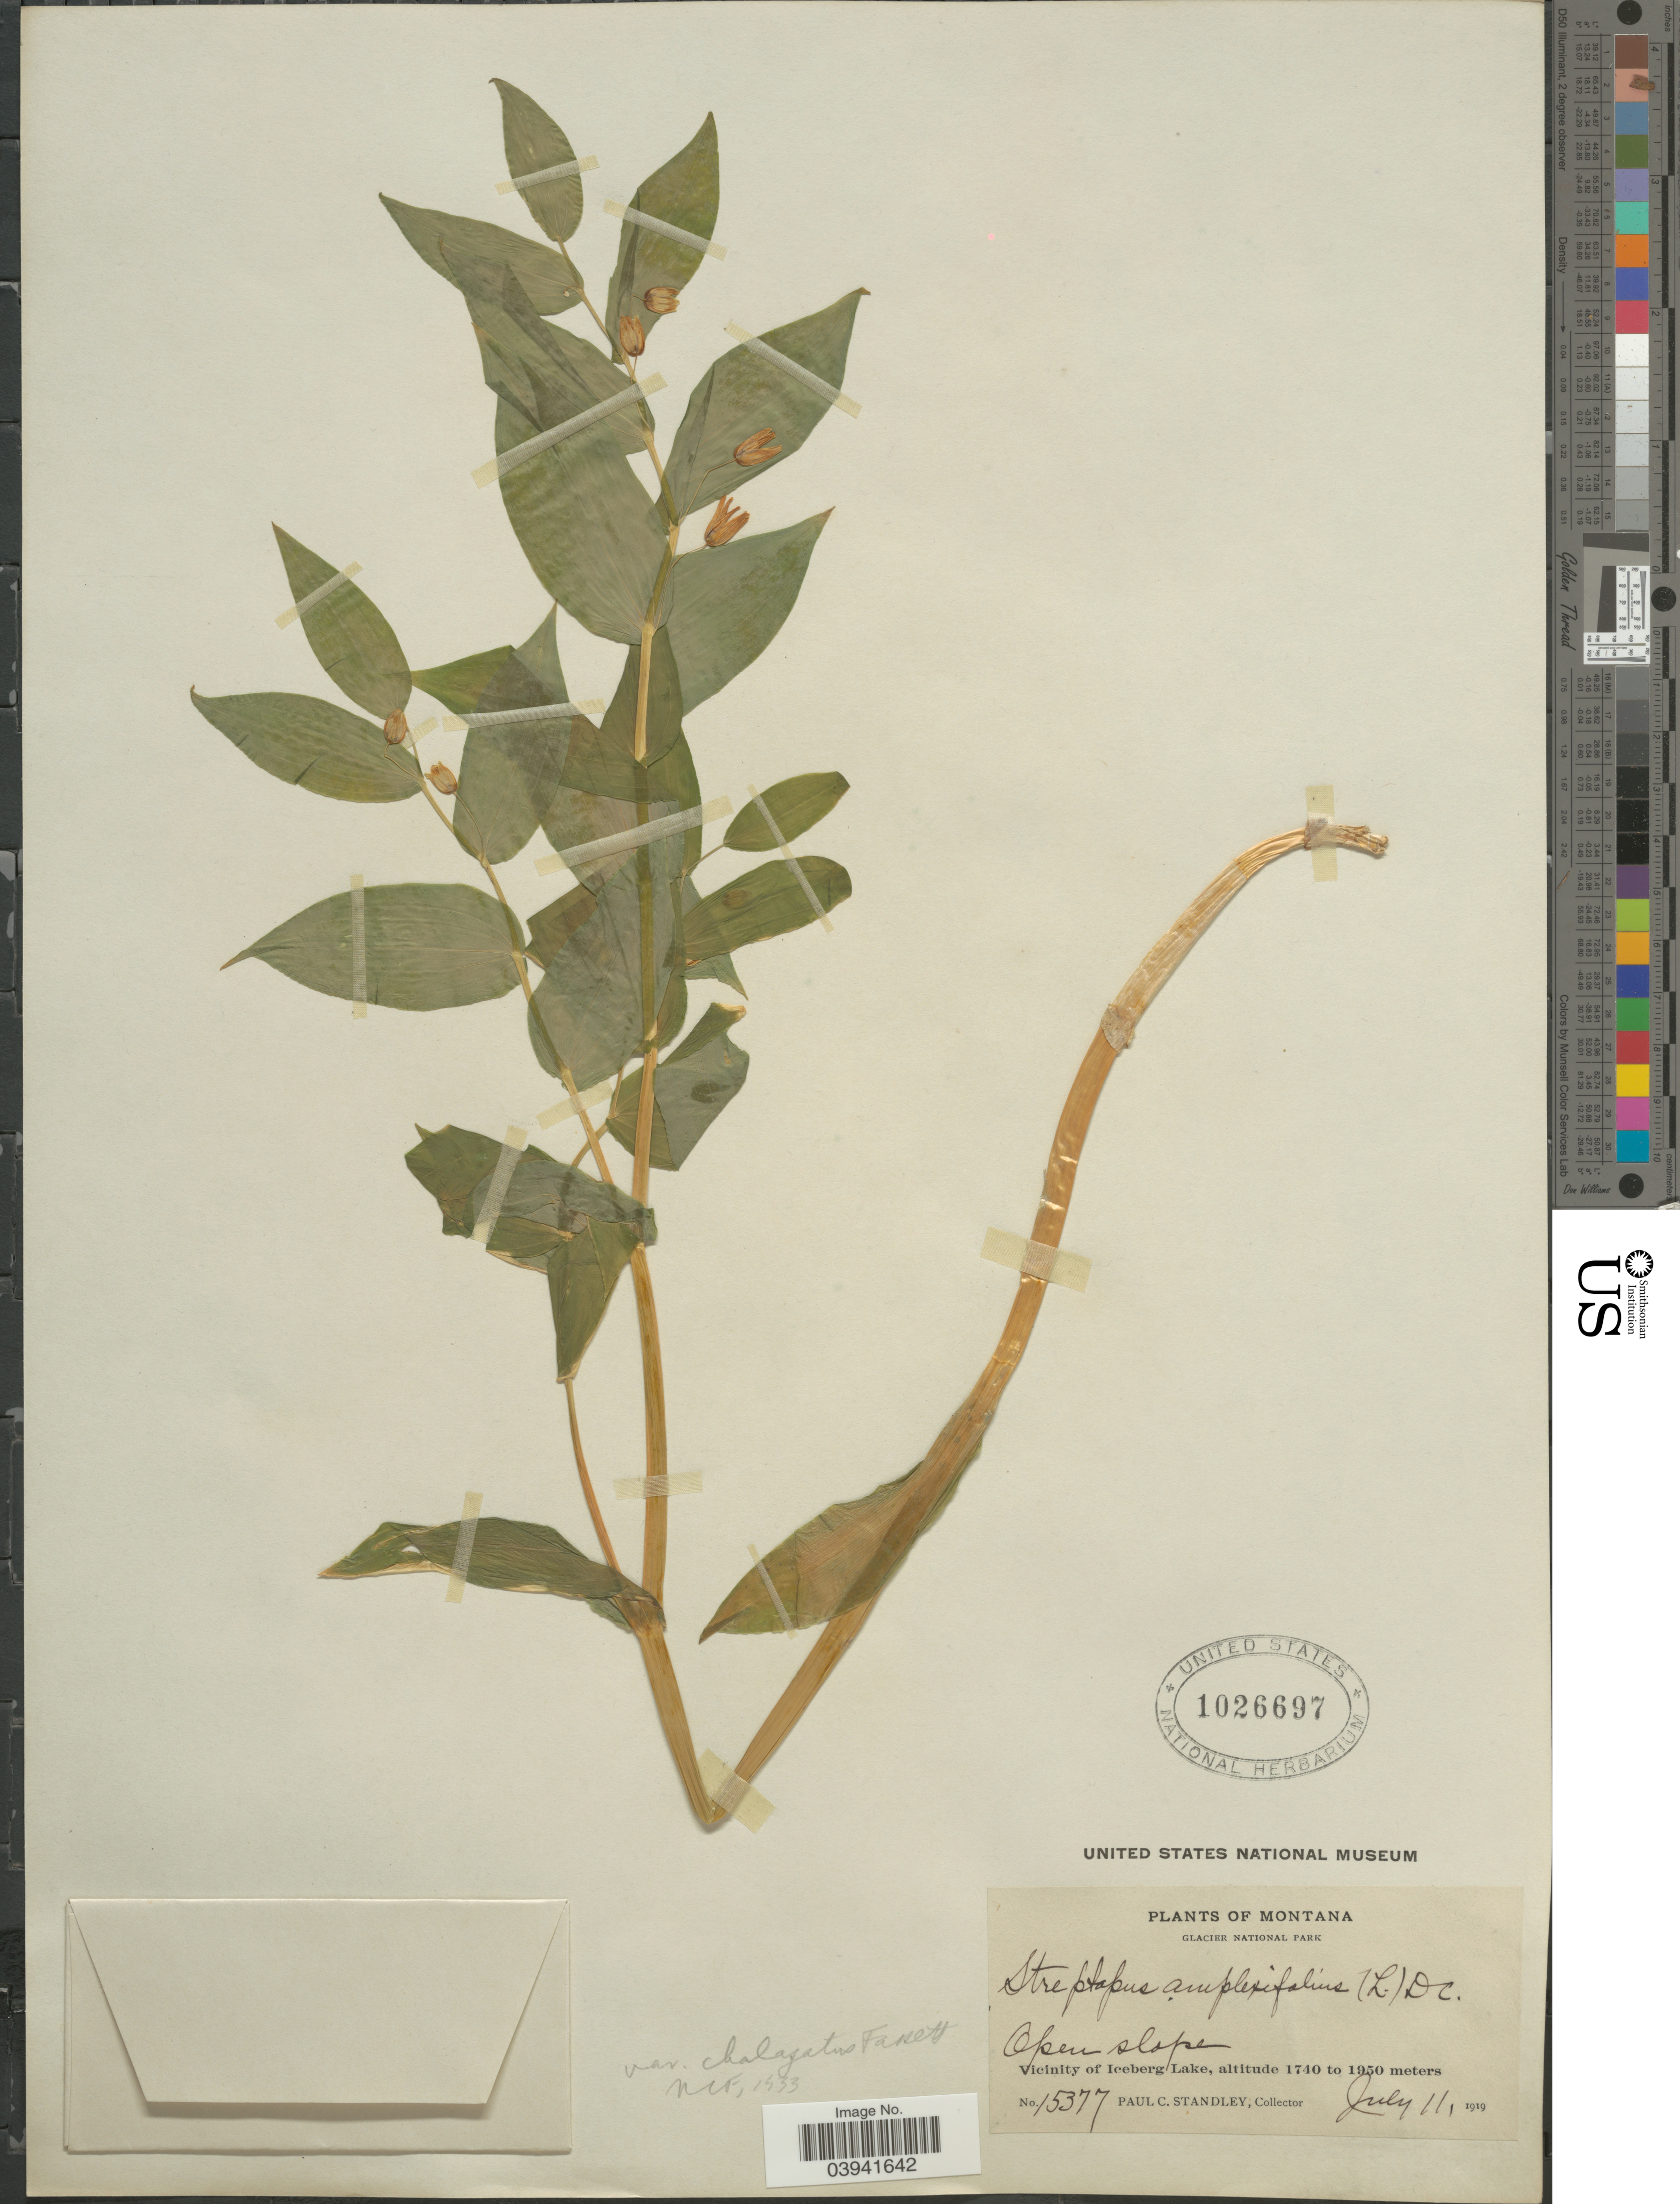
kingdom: Plantae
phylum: Tracheophyta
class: Liliopsida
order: Liliales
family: Liliaceae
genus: Streptopus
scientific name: Streptopus amplexifolius var. chalazatus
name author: Fassett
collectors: P. C. Standley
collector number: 15377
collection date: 1919-07-11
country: United States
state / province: Montana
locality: Glacier National Park. Vicinity of Iceberg Lake.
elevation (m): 1740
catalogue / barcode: US 1026697